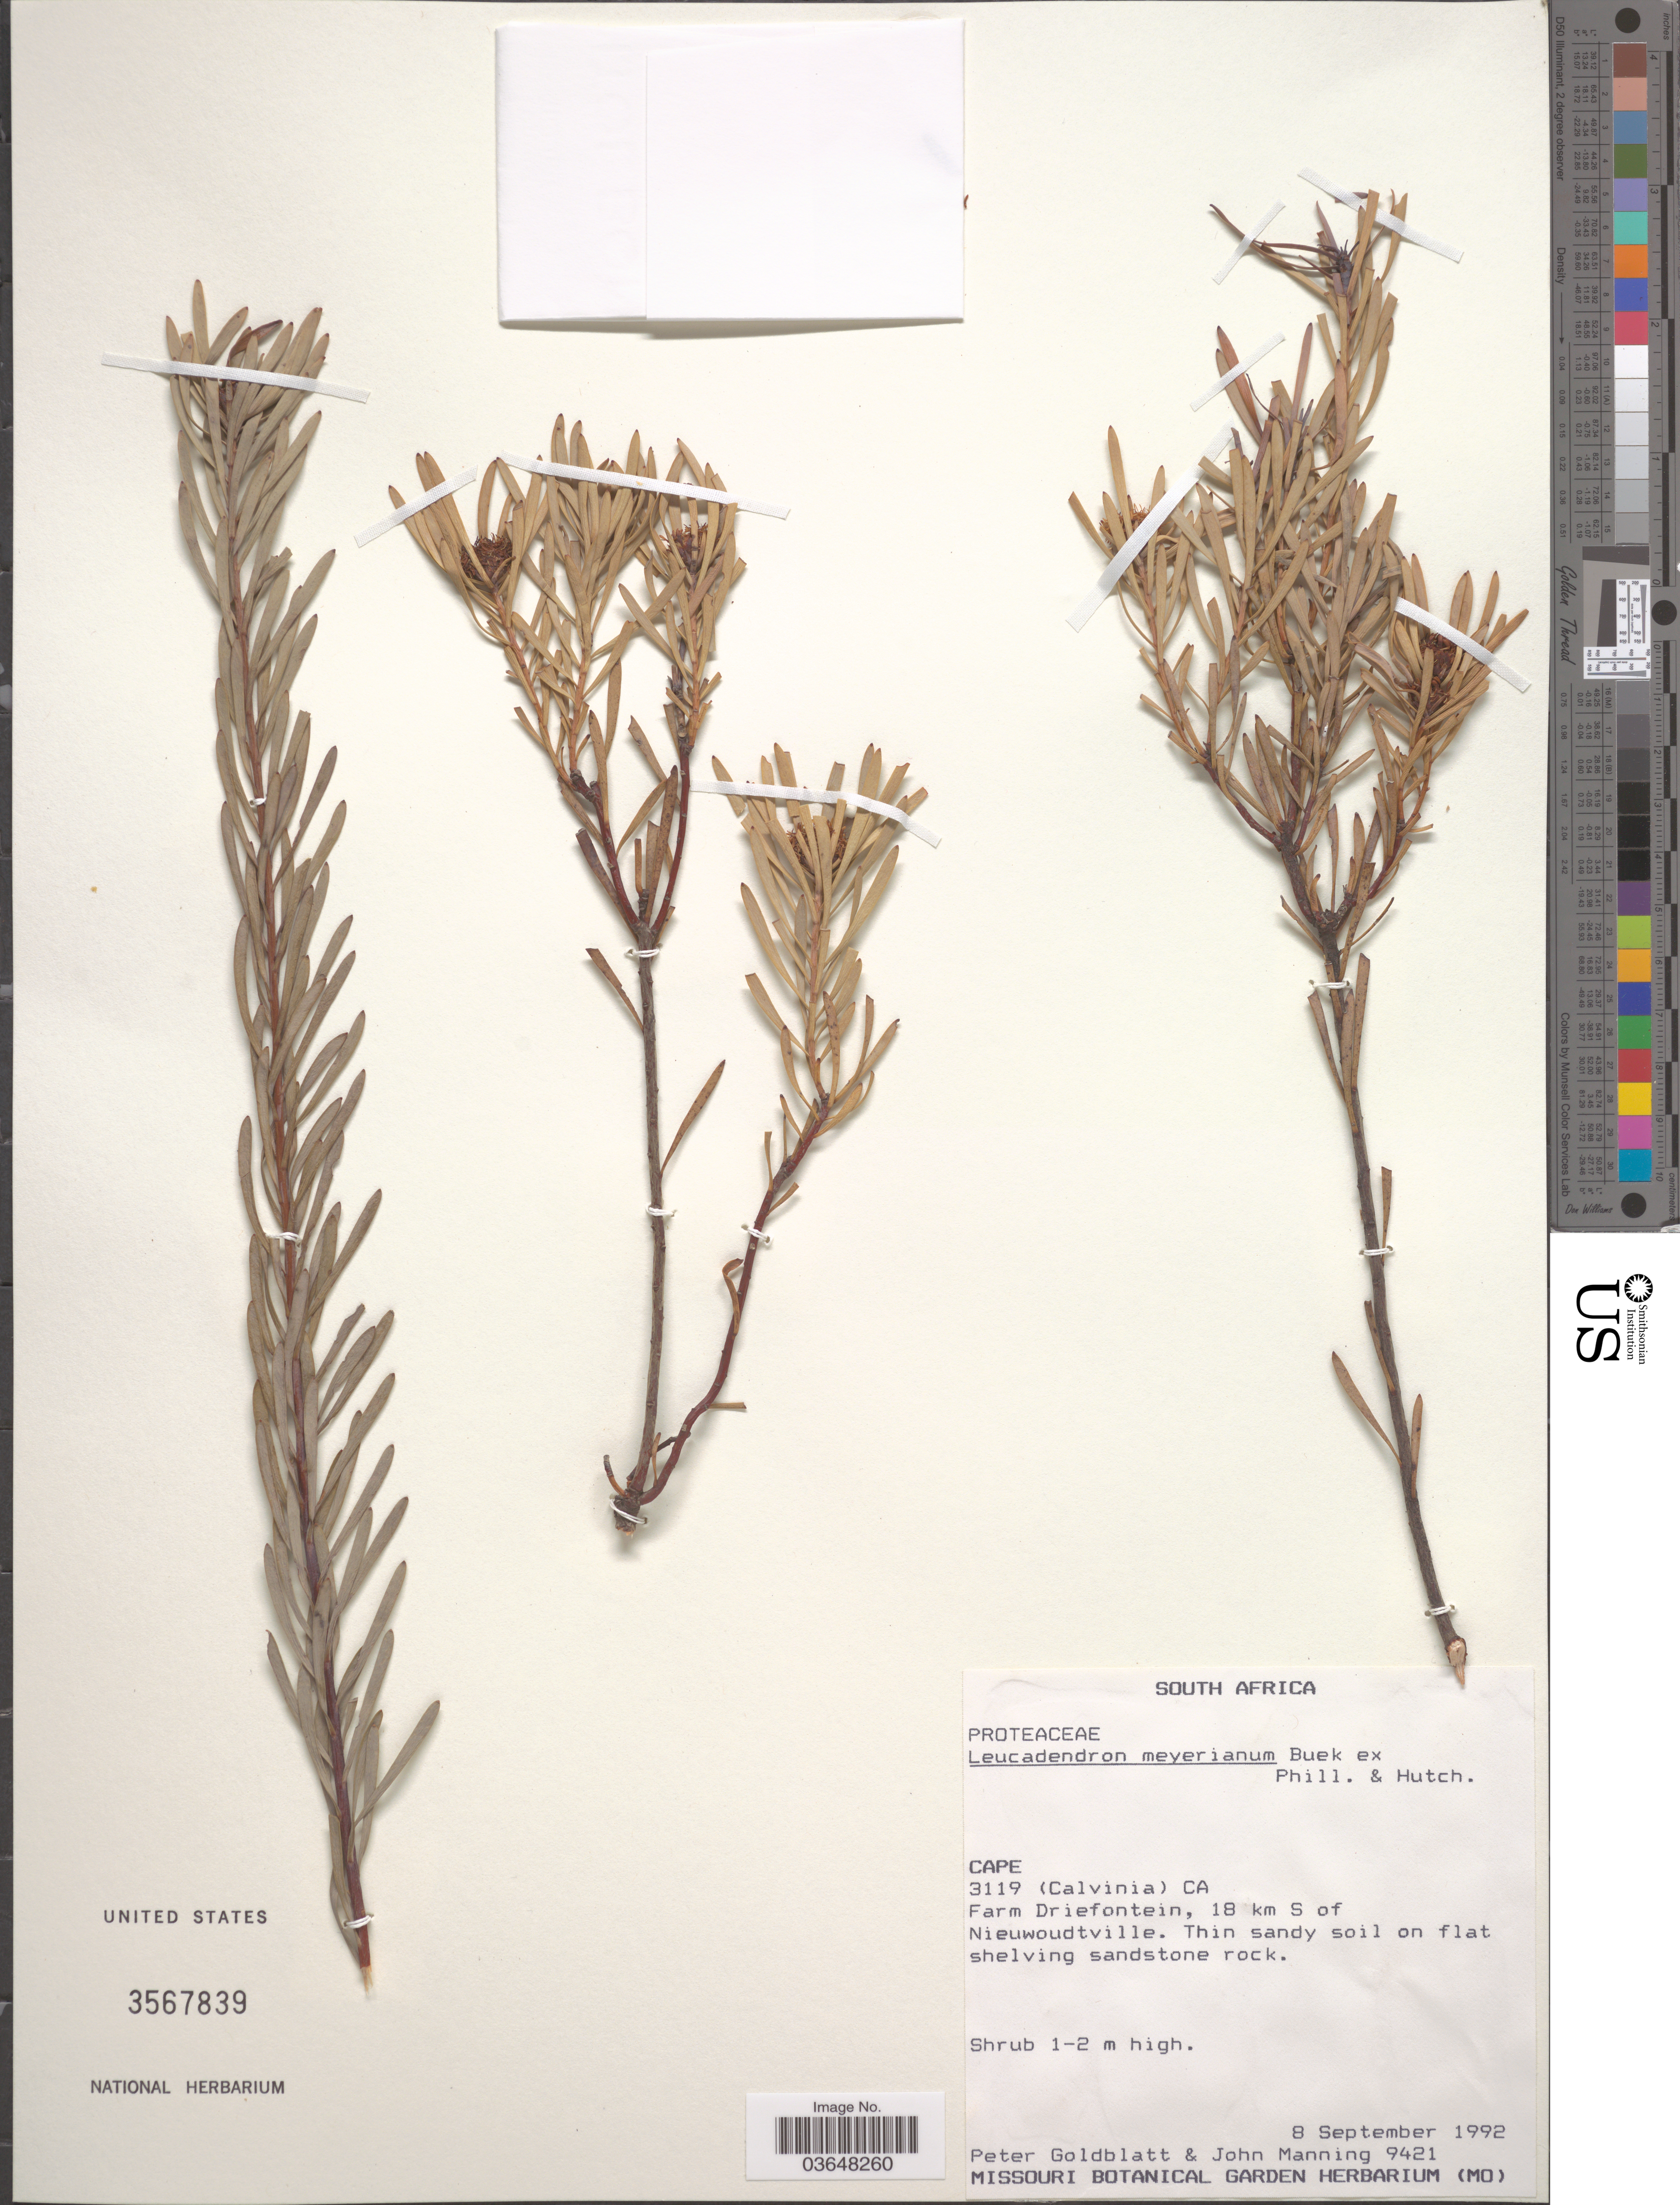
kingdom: Plantae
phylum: Tracheophyta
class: Magnoliopsida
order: Proteales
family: Proteaceae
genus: Leucadendron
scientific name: Leucadendron meyerianum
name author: Buek ex Phillipps & Hutch. in Dyer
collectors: P. Goldblatt & J. Manning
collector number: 9421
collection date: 1992-09-08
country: South Africa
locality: Cape. 3119 (Calvania) CA. Farm Driefontein, 18 km S of Nieuwoudtville.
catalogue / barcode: US 3567839